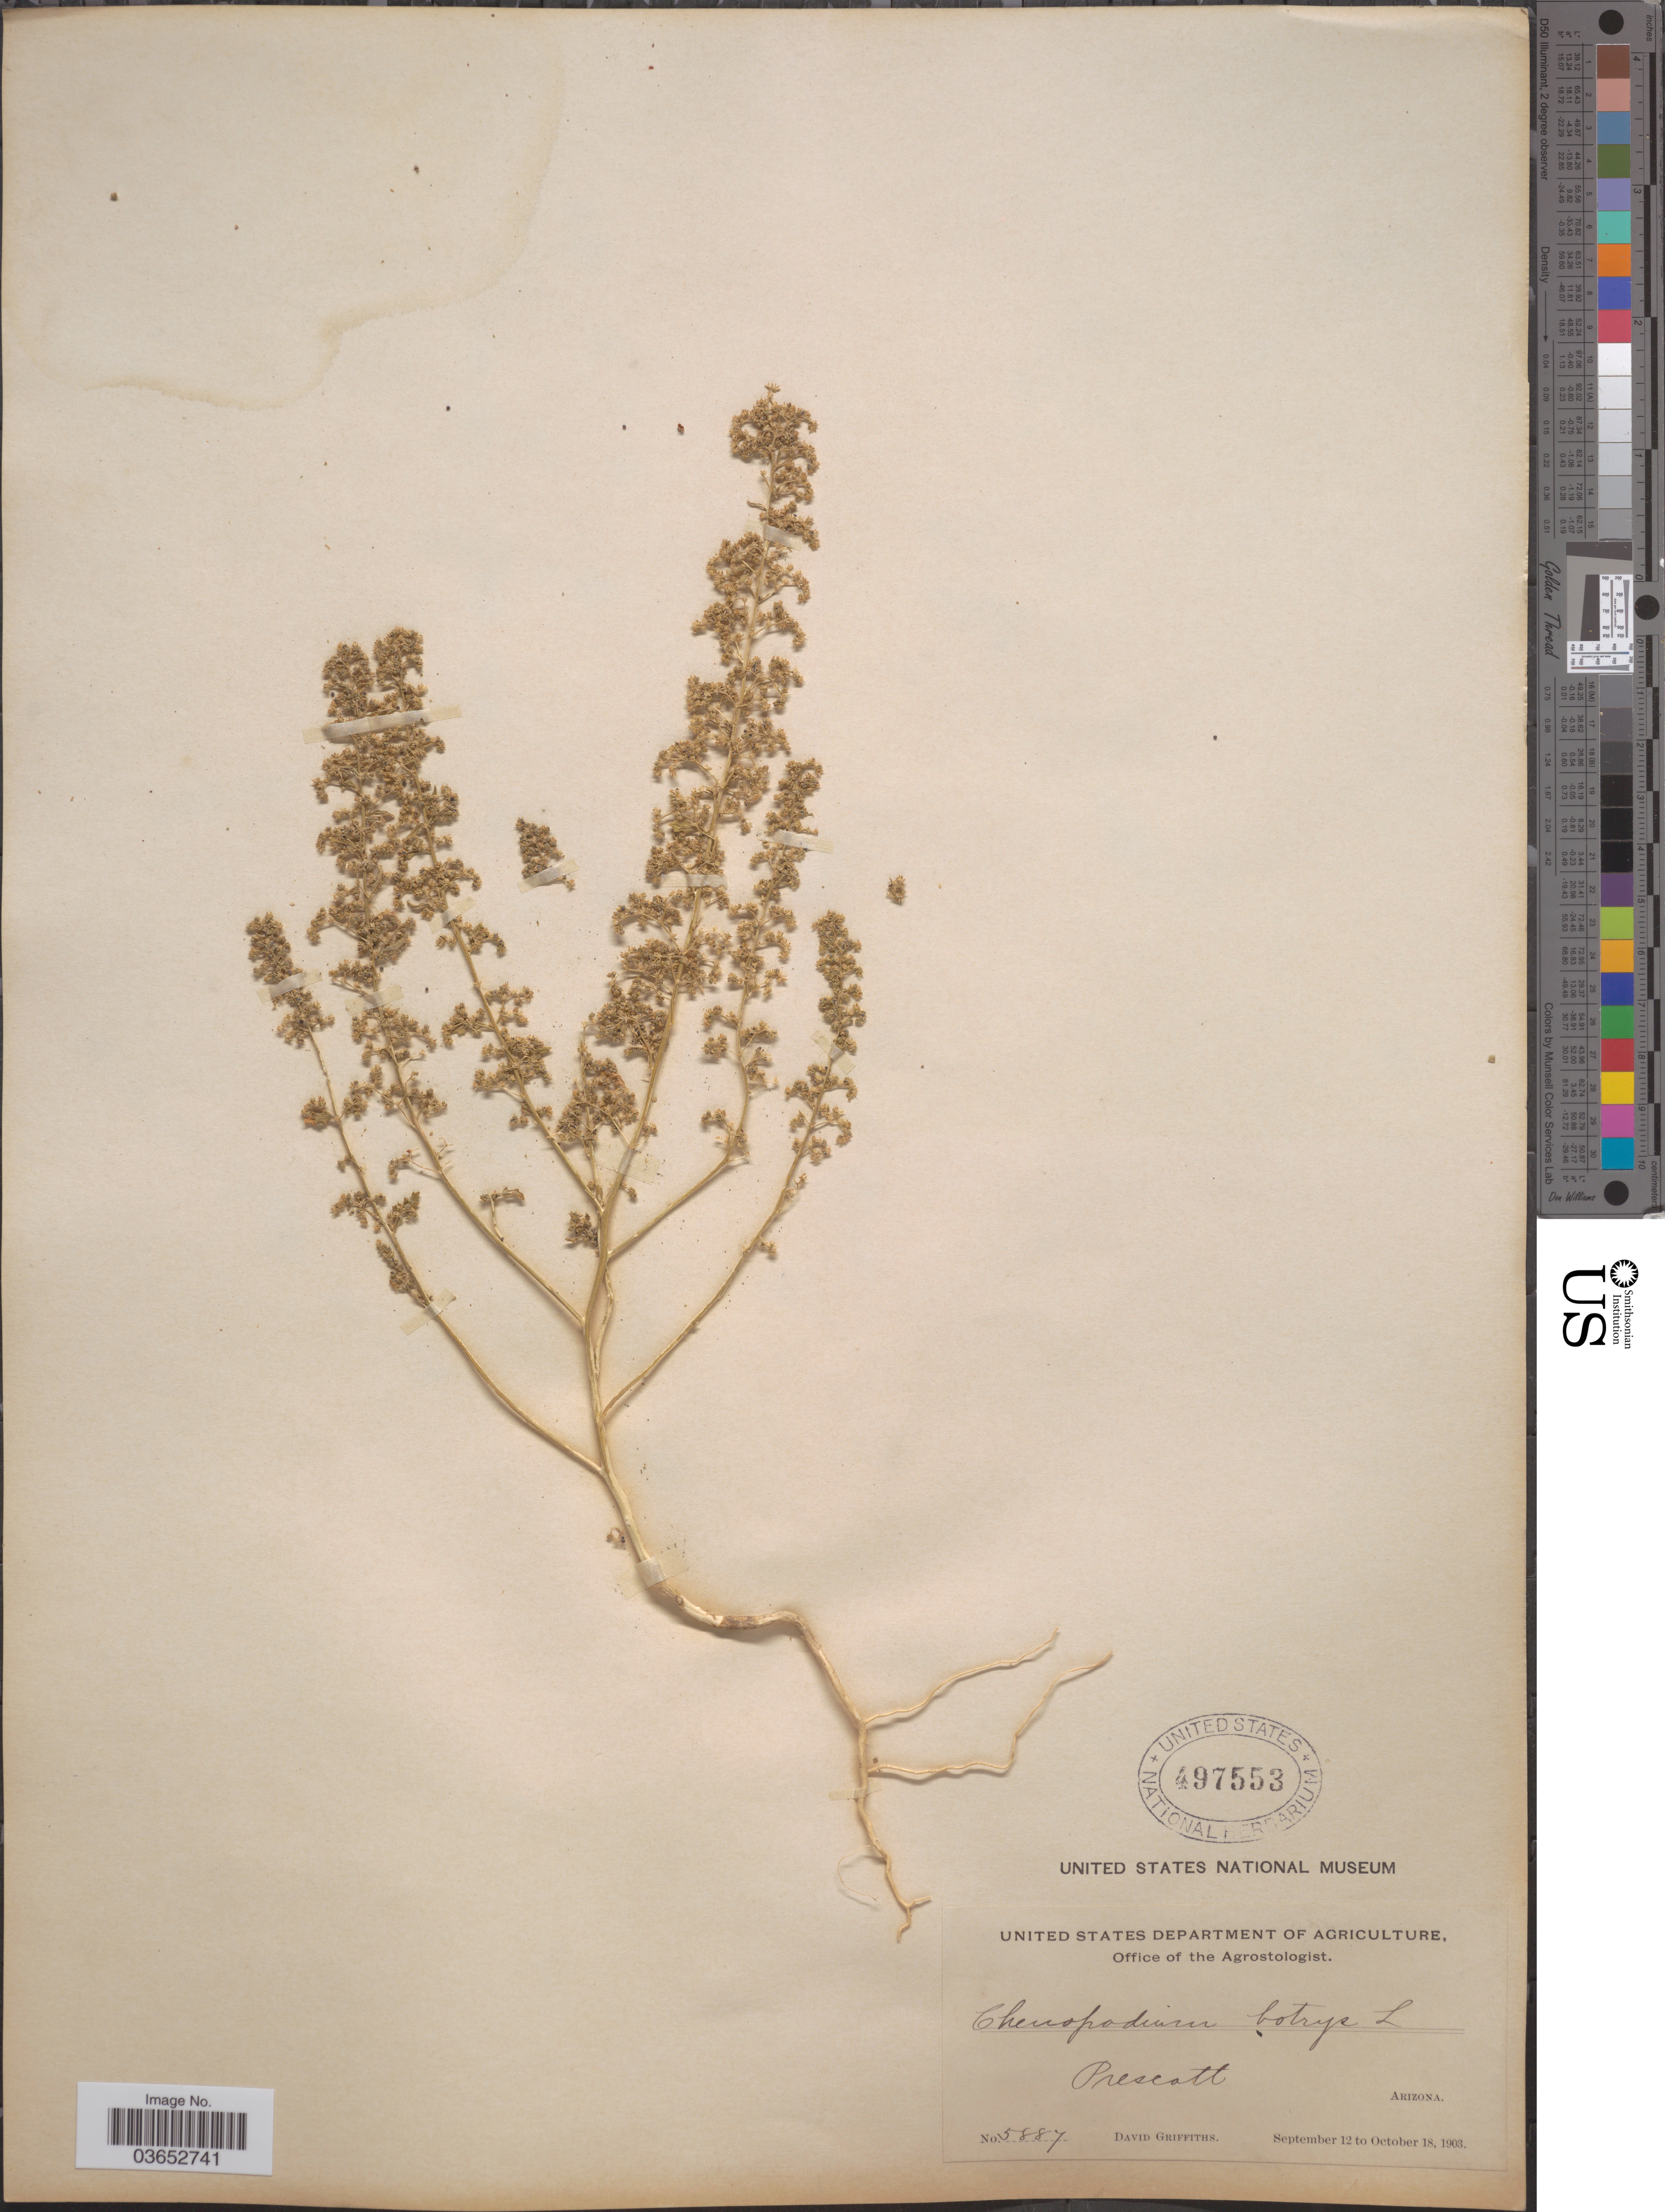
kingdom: Plantae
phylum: Tracheophyta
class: Magnoliopsida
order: Caryophyllales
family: Amaranthaceae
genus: Chenopodium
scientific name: Chenopodium botrys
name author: L.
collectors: D. Griffiths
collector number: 5887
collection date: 1903-09-12/1903-10-18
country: United States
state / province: Arizona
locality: Prescott.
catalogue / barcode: US 497553